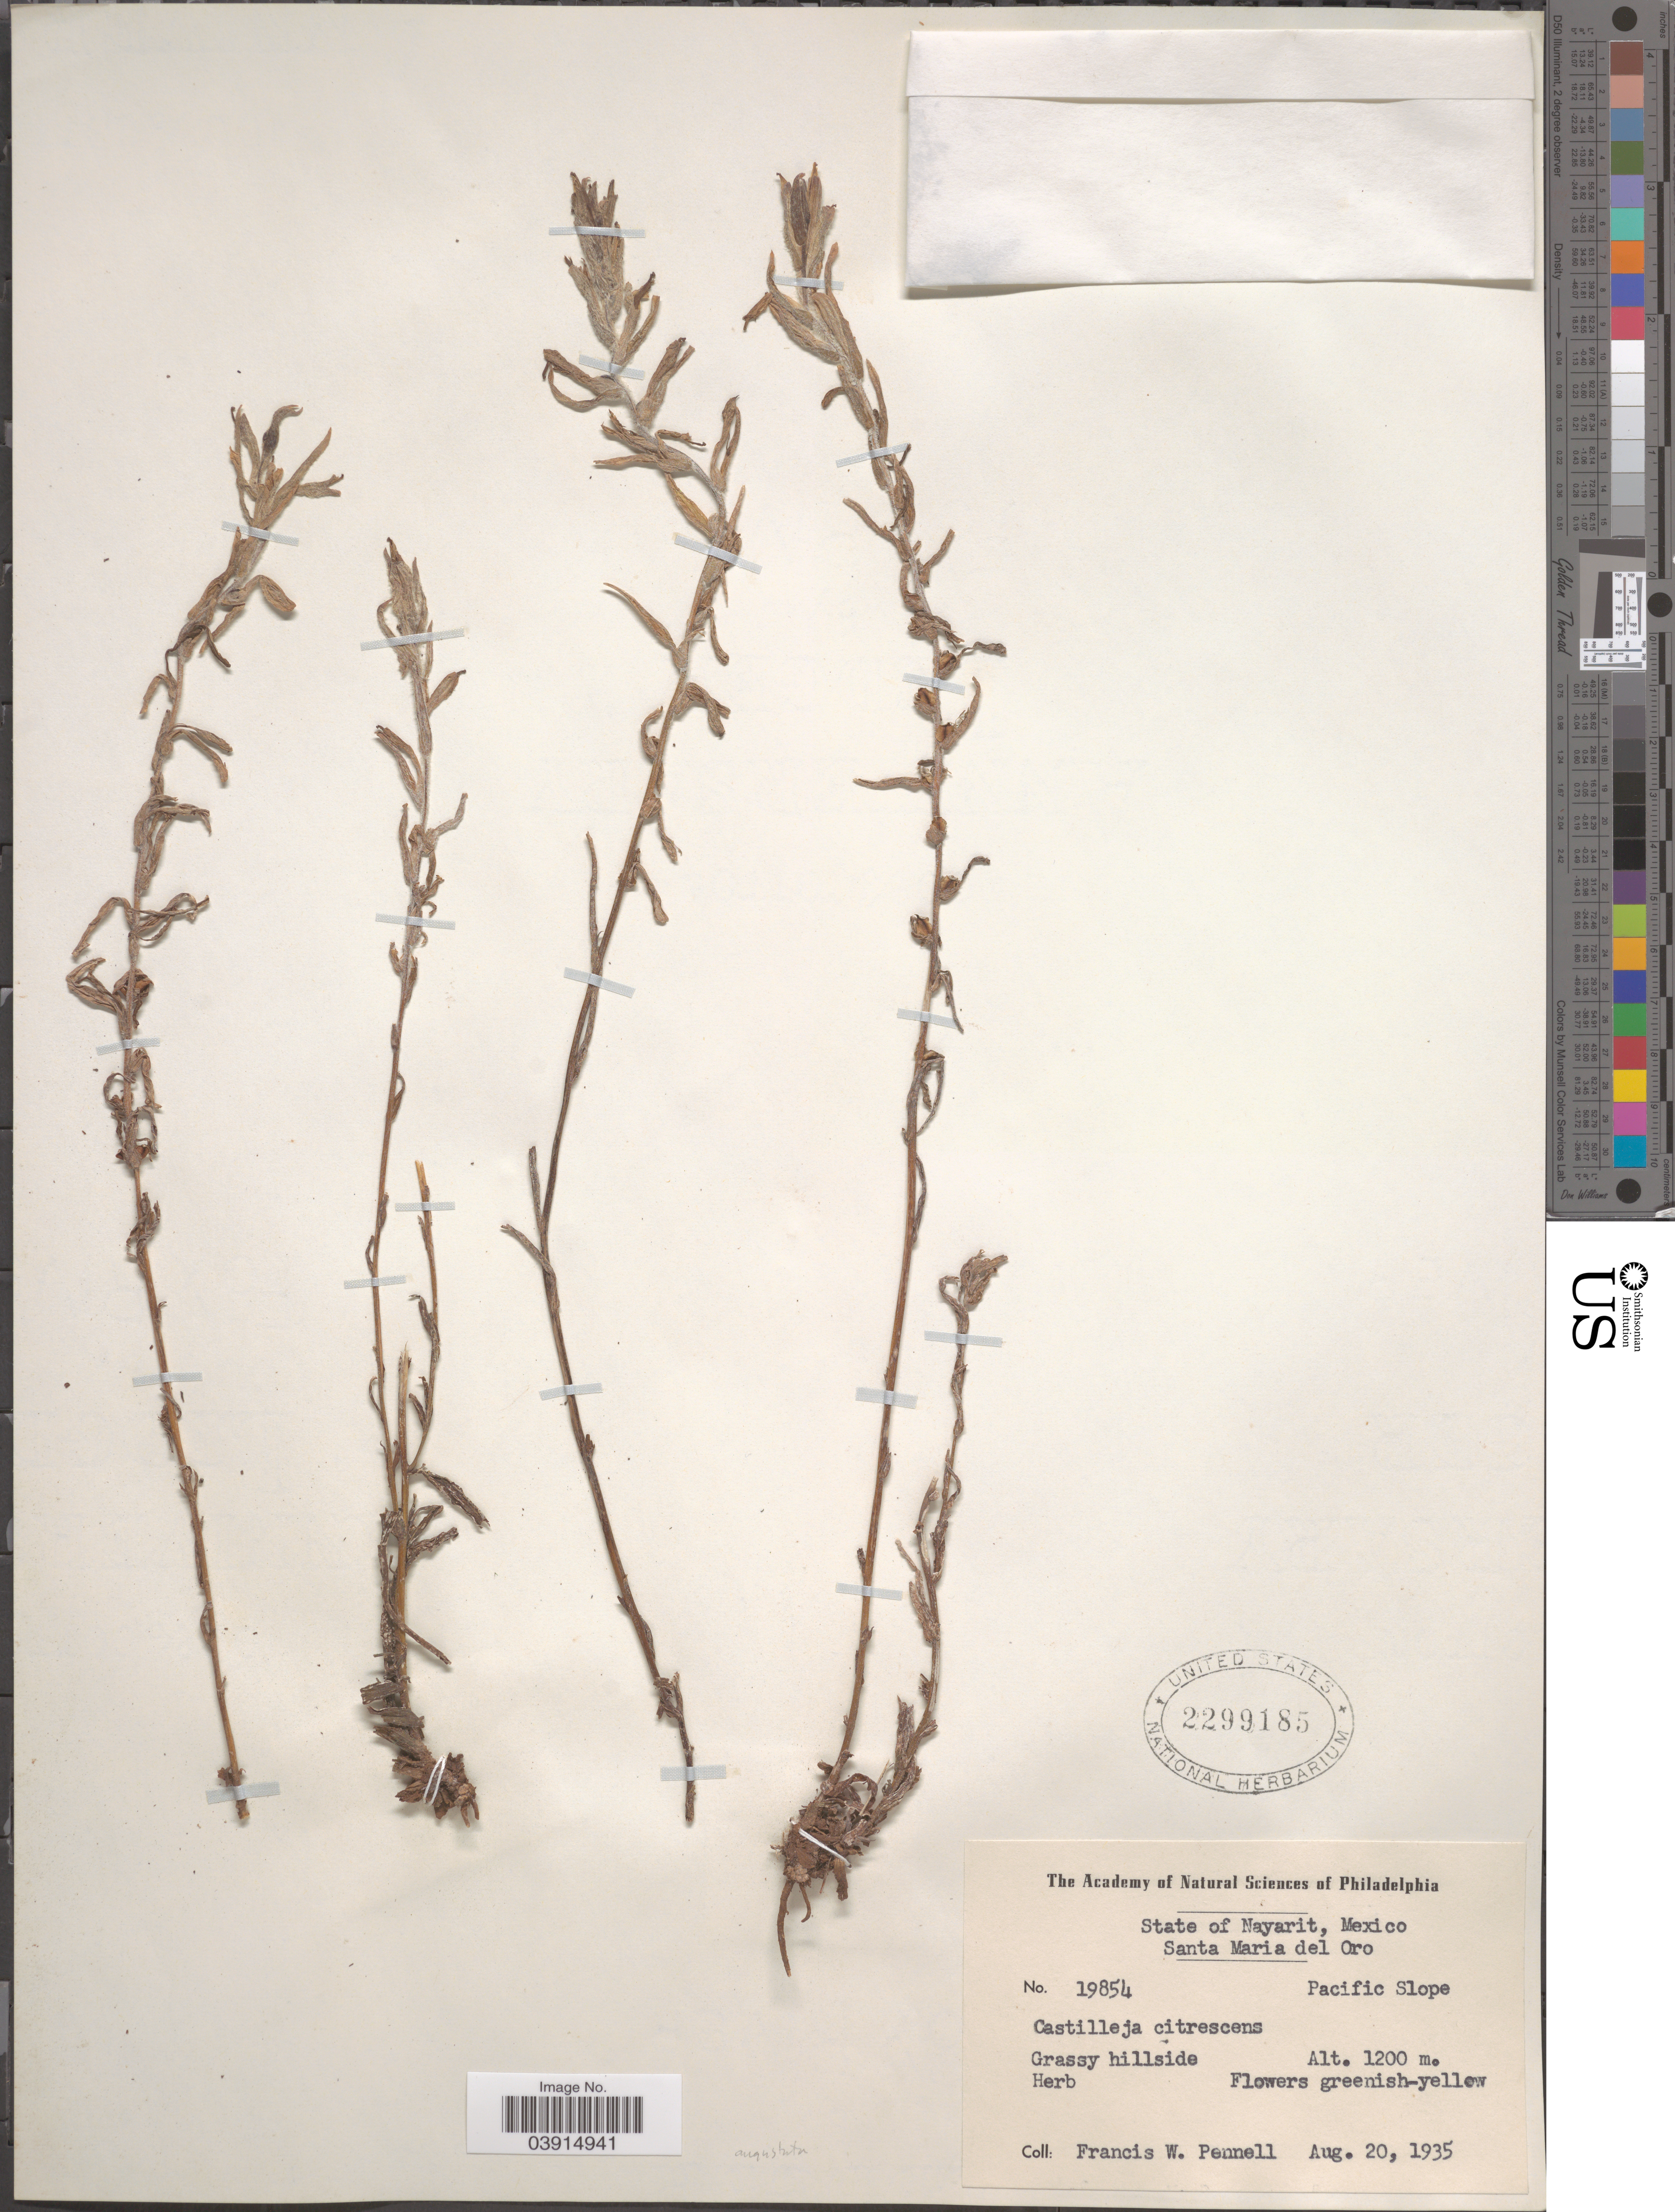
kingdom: Plantae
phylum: Tracheophyta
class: Magnoliopsida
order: Lamiales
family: Orobanchaceae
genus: Castilleja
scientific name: Castilleja angustata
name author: Eastw.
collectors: F. W. Pennell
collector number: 19854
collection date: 1935-08-20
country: Mexico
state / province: Nayarit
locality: Santa Maria del Oro. Pacific Slope. Grassy hillside.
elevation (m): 1200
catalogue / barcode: US 2299185